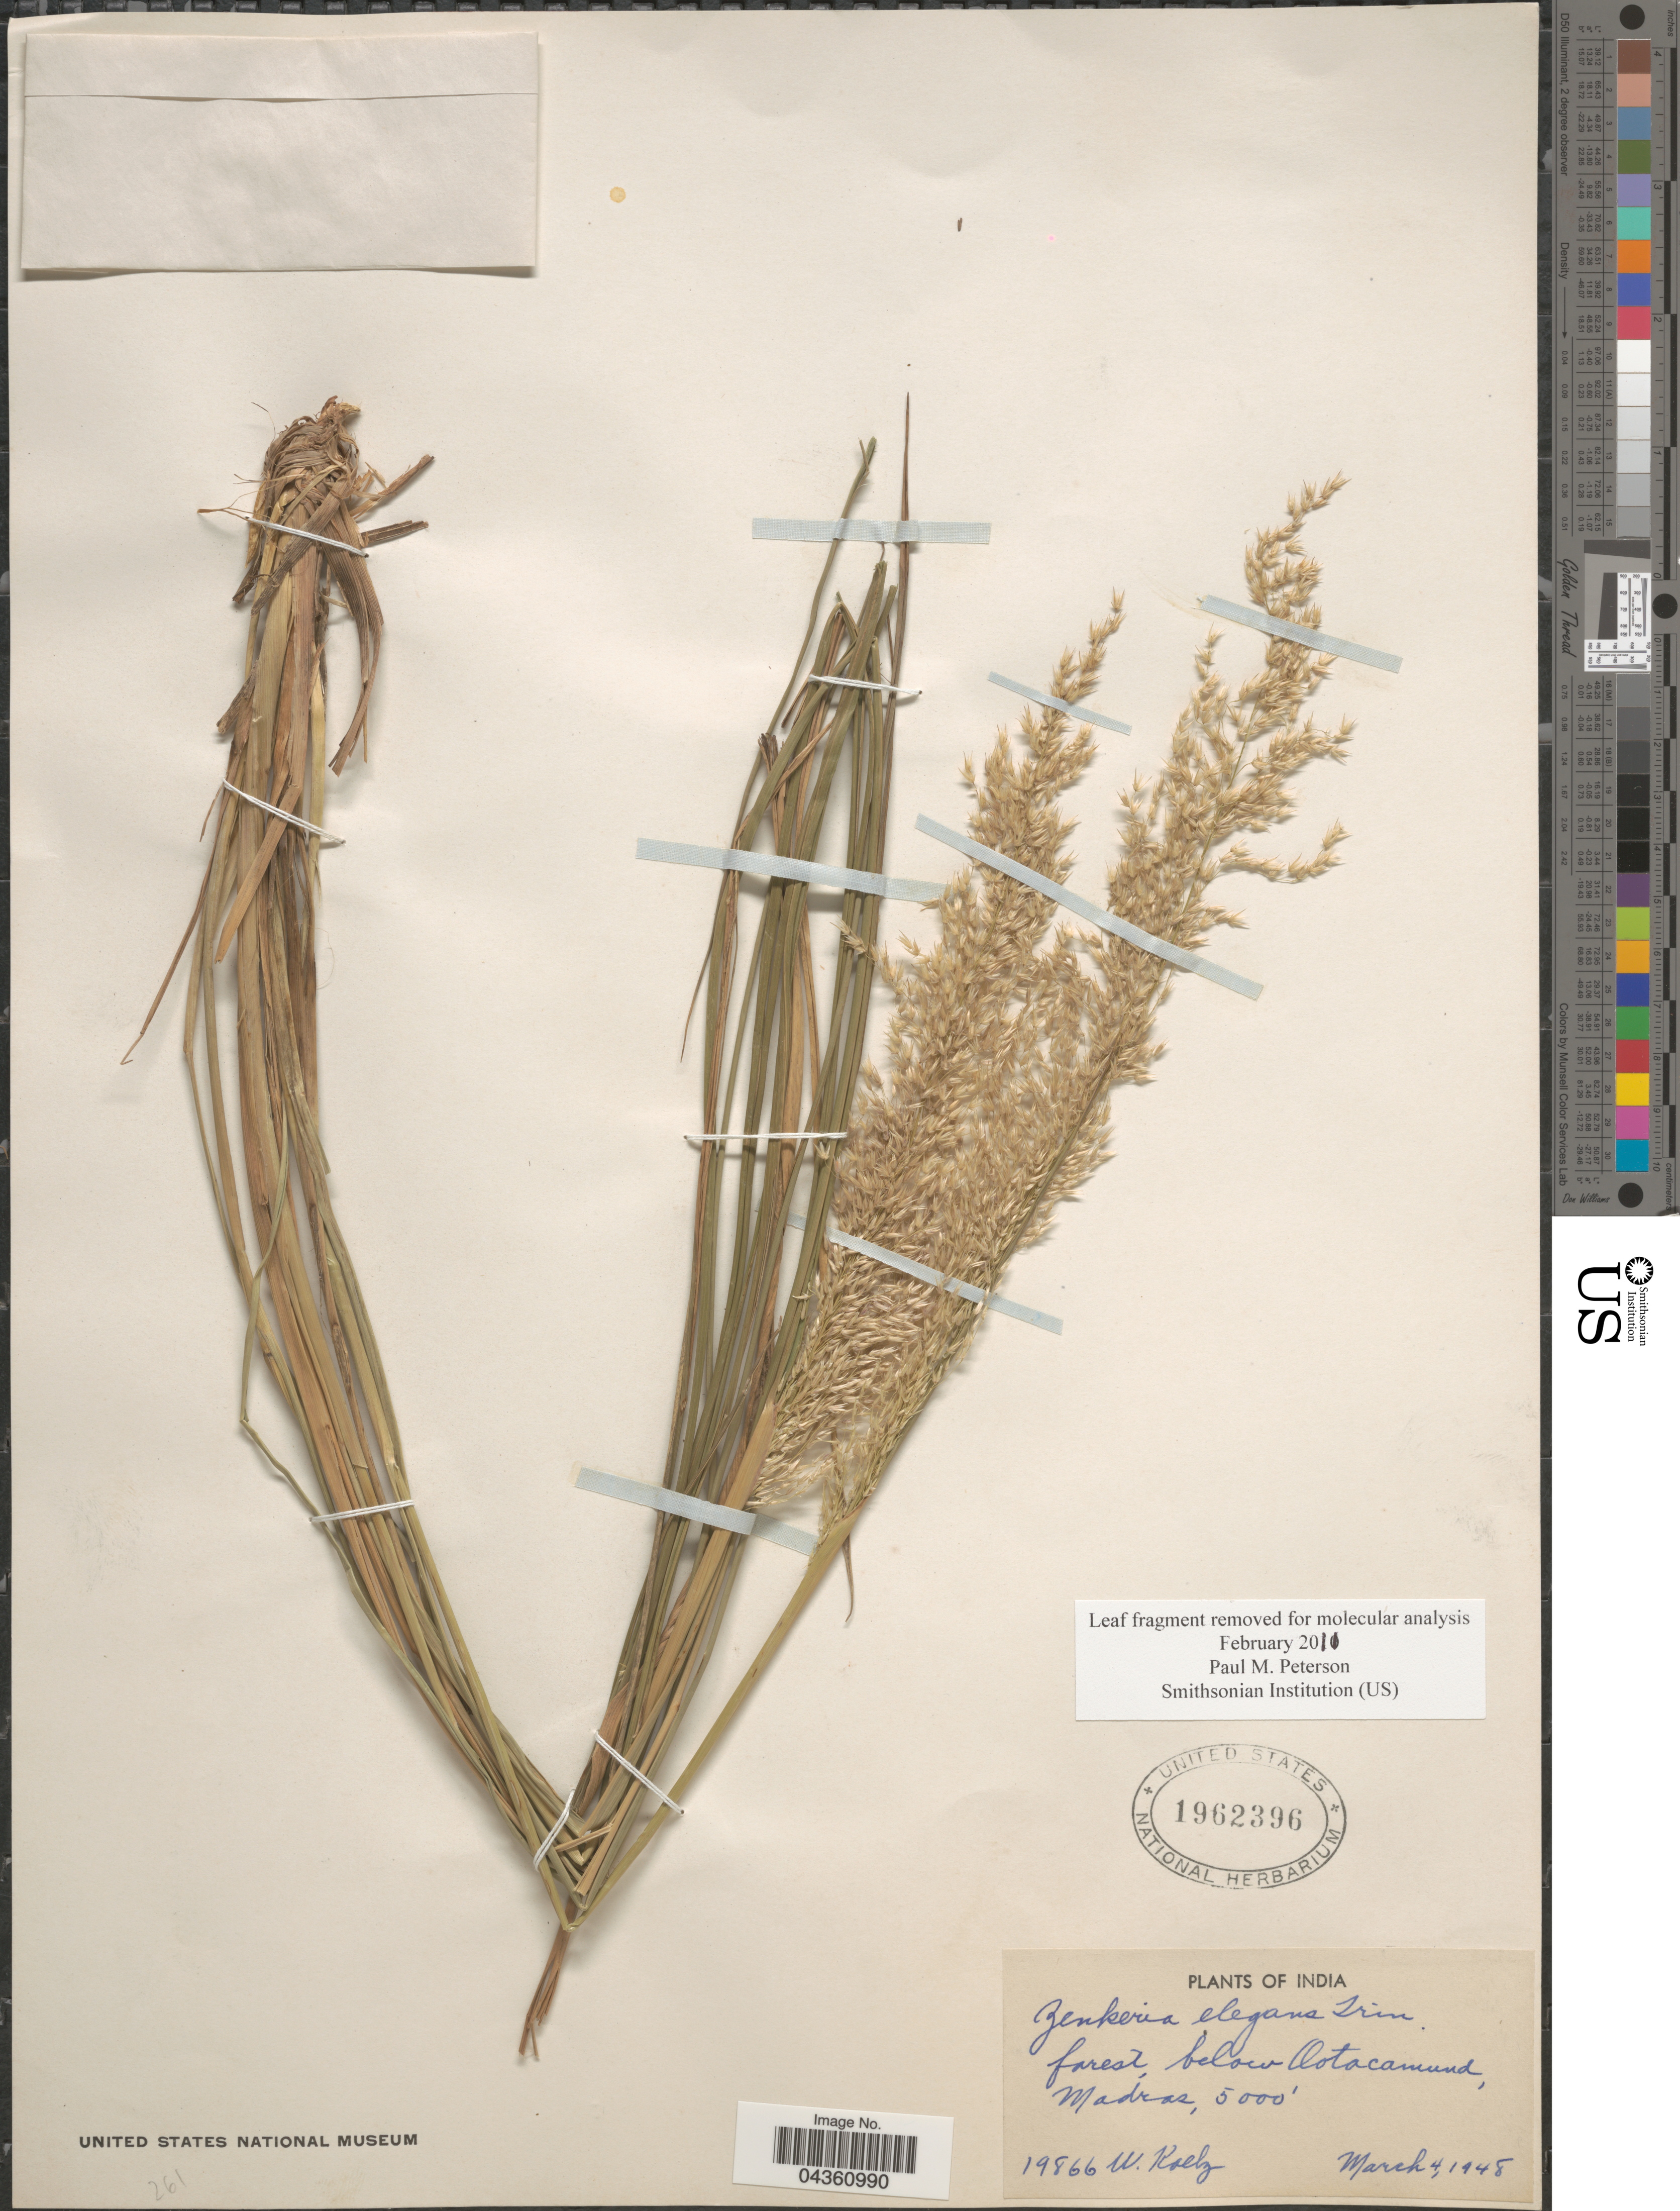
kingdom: Plantae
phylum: Tracheophyta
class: Liliopsida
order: Poales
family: Poaceae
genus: Zenkeria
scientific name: Zenkeria elegans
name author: Trin.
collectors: W. Koelz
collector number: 19866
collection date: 1948-03-04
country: India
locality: Forest, below Ootacamund, Madras.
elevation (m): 1524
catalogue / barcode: US 1962396